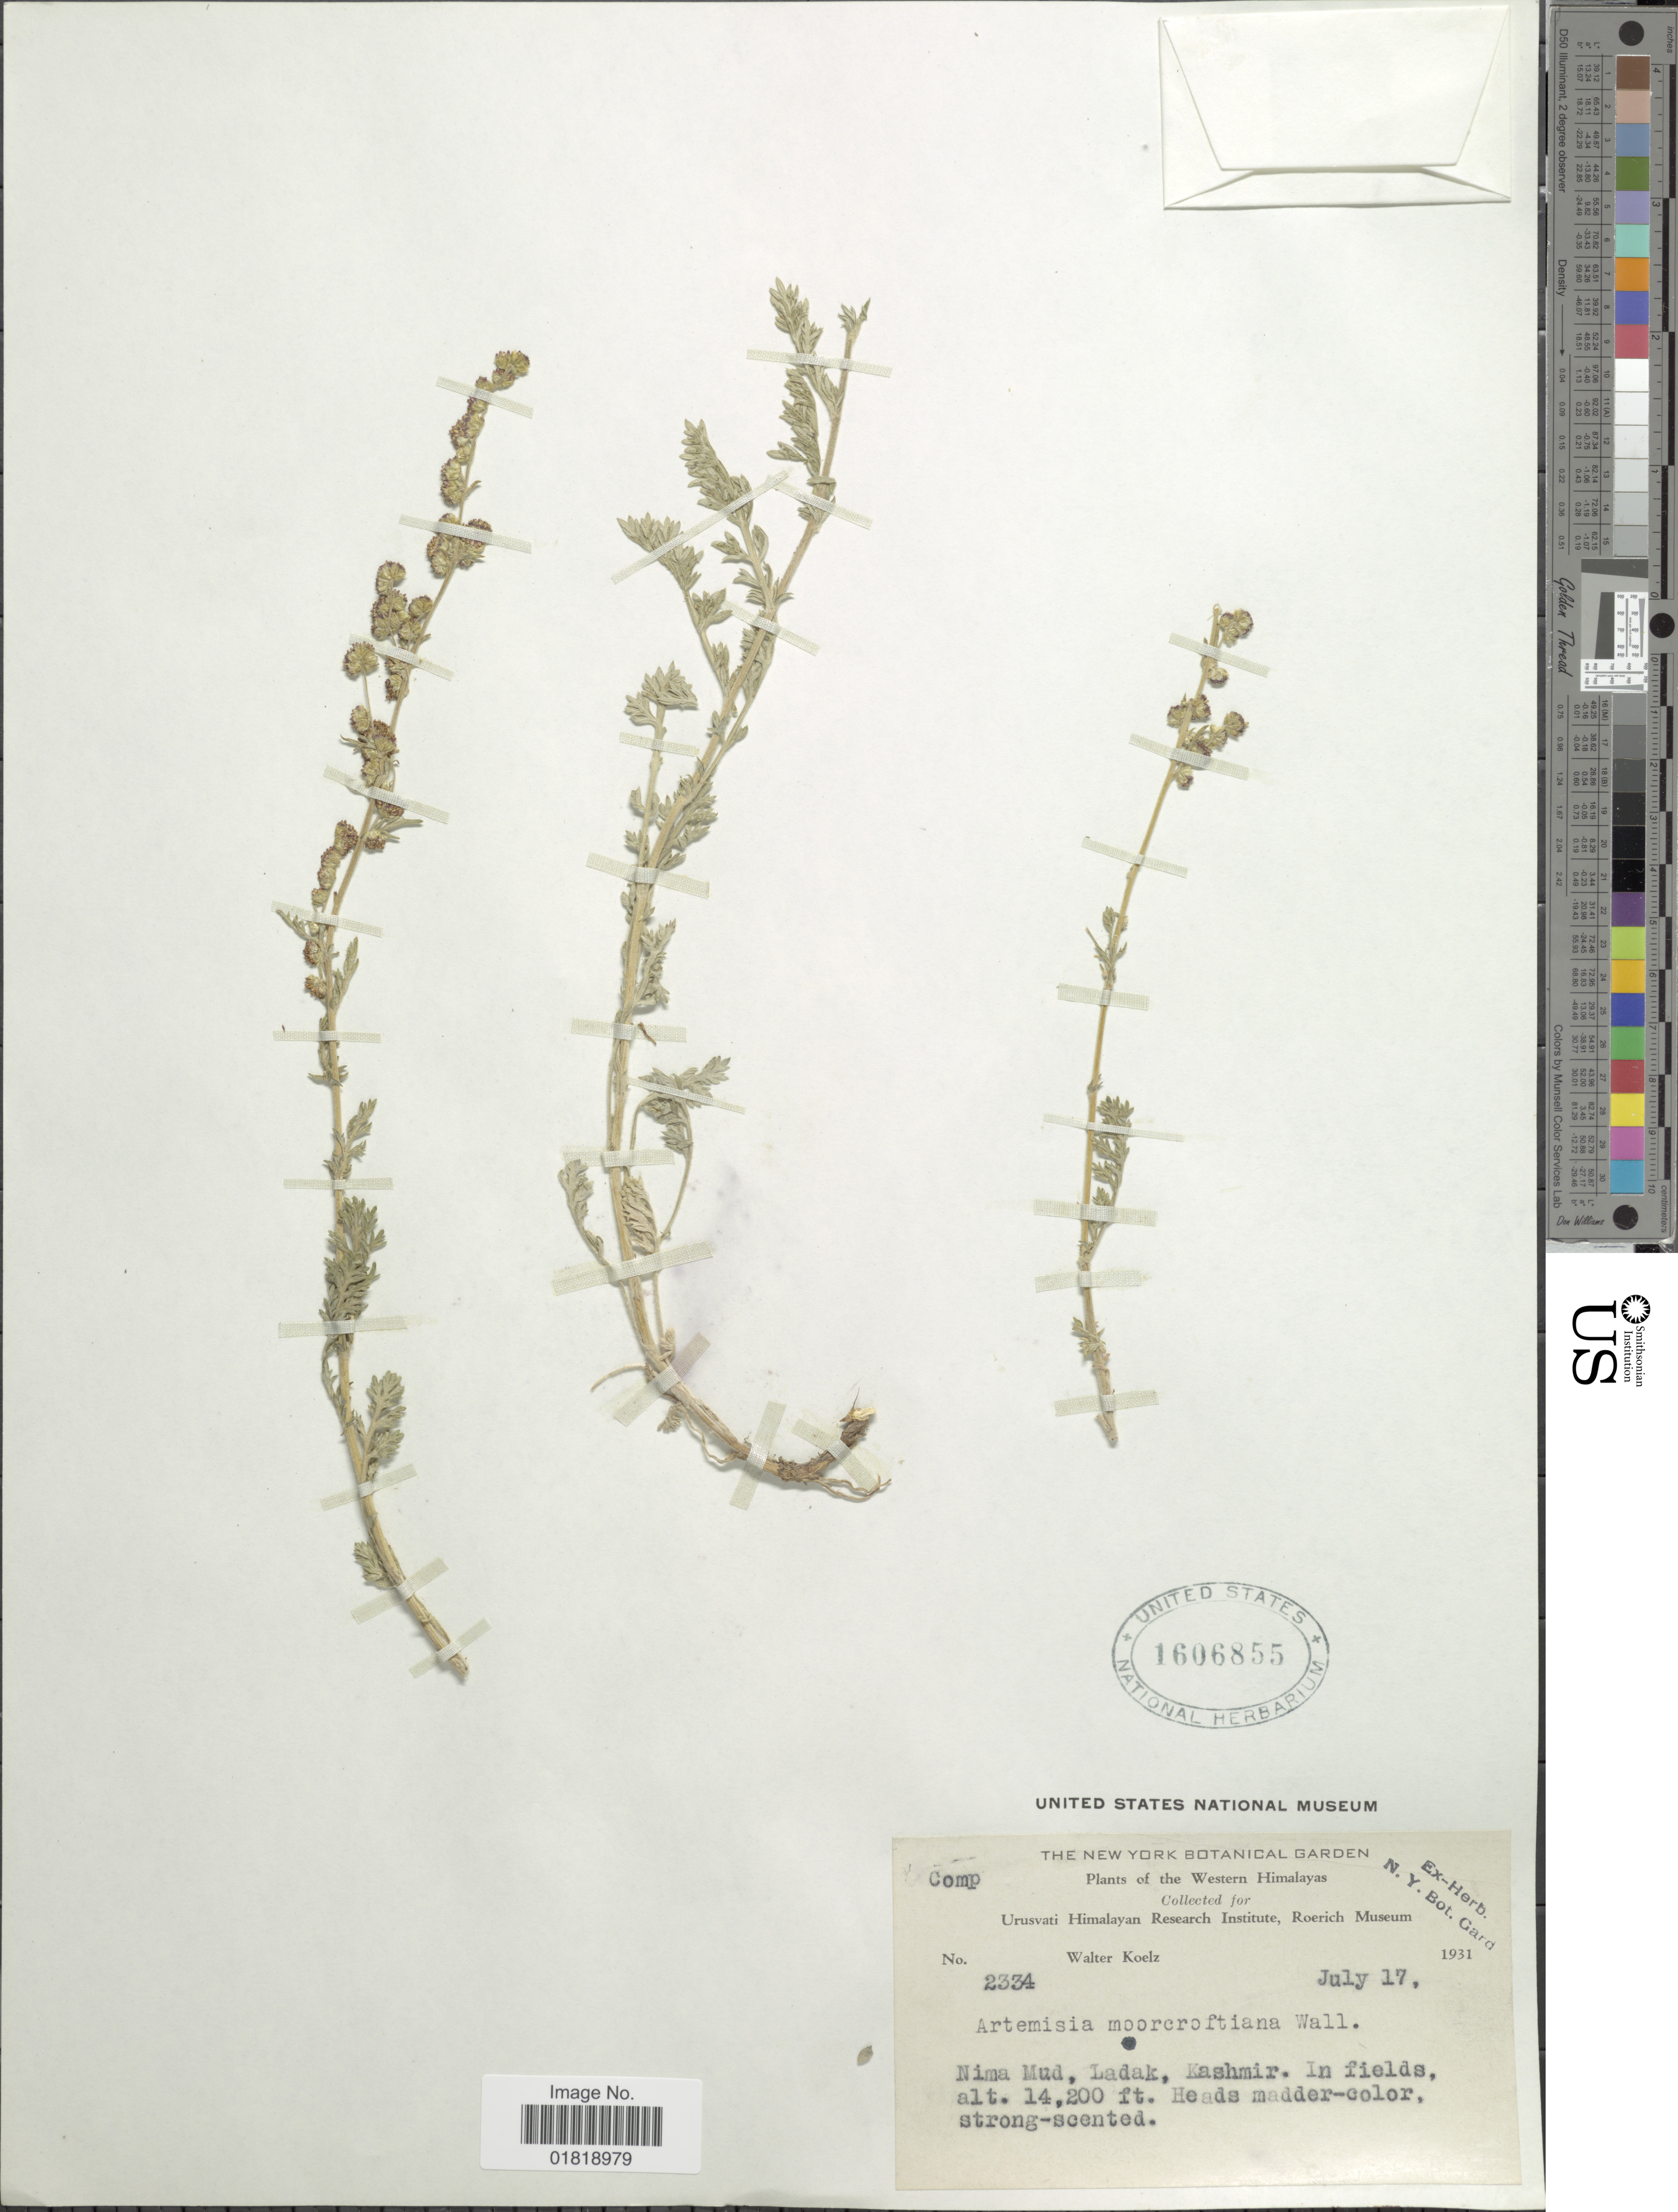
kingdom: Plantae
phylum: Tracheophyta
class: Magnoliopsida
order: Asterales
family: Asteraceae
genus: Artemisia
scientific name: Artemisia moorcroftiana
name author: Wall. ex DC.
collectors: W. N. Koelz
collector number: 2334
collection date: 1931-07-17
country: India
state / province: Ladakh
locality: Western Himalayas, Nima Mud, Ladak, Kashmir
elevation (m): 4328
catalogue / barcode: US 1606855